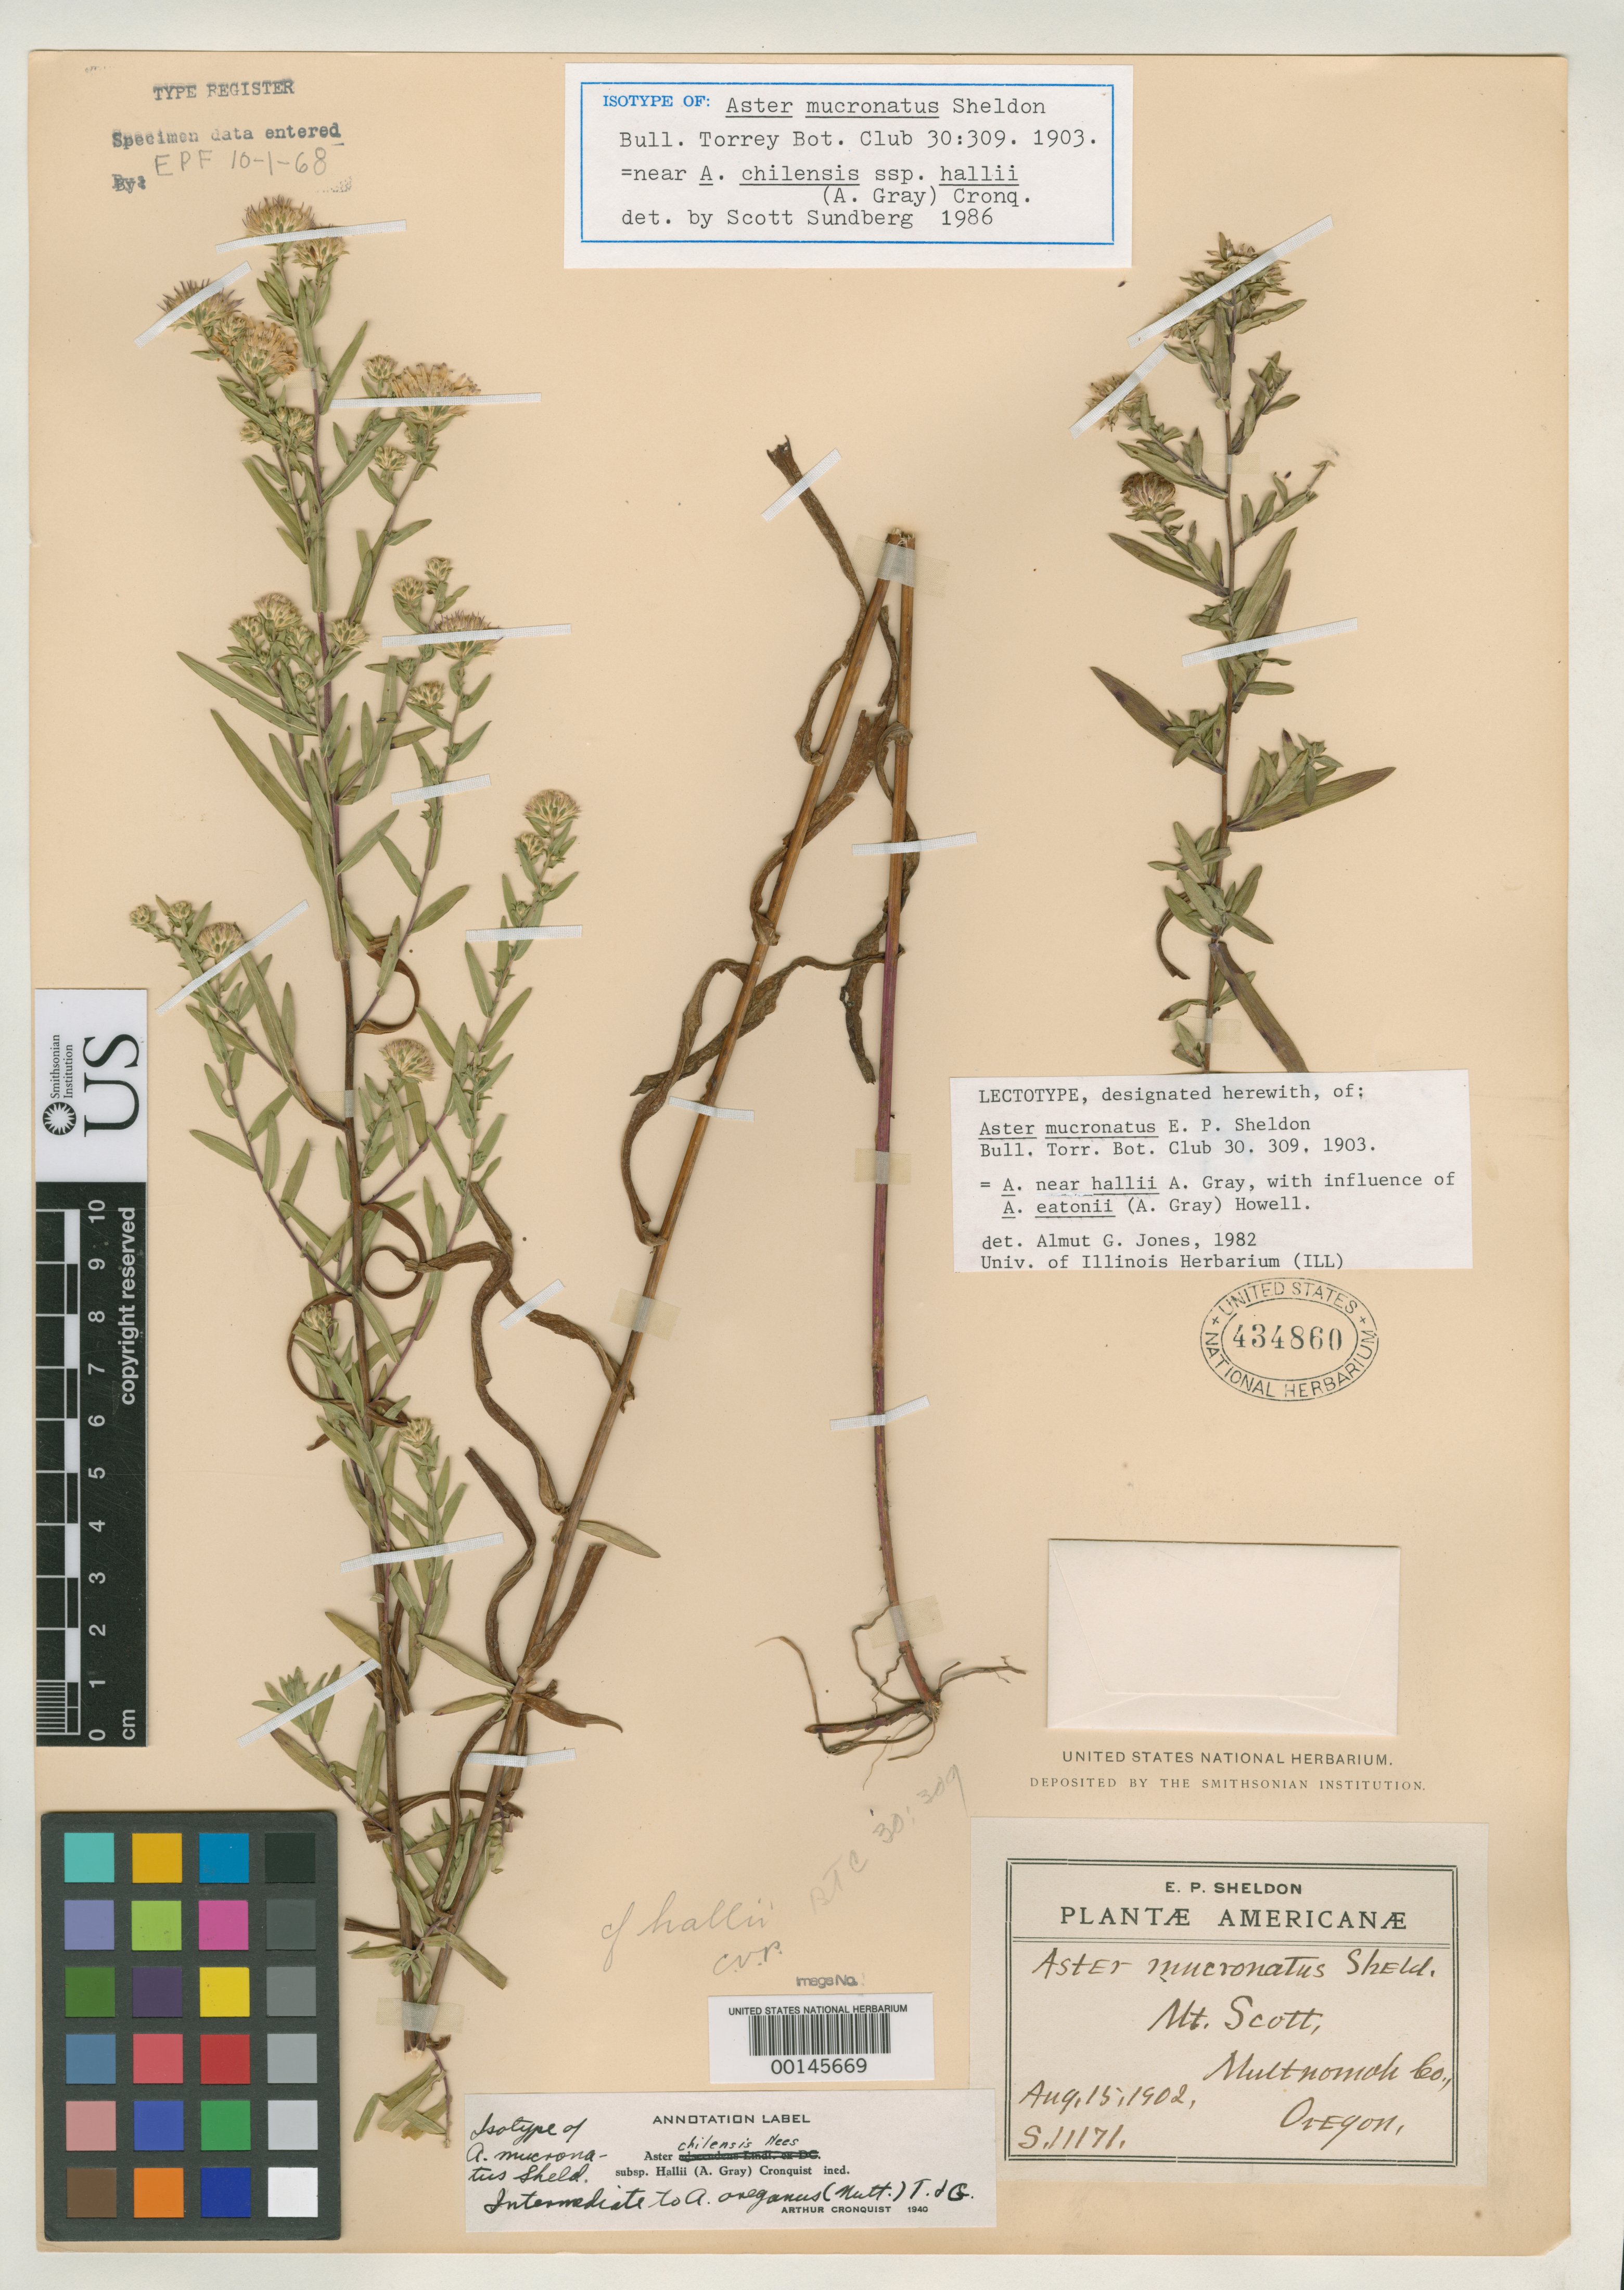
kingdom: Plantae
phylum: Tracheophyta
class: Magnoliopsida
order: Asterales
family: Asteraceae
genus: Aster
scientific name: Aster mucronatus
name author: E. Sheld.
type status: Isotype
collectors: E. P. Sheldon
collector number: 11171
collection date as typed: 15 Aug 1902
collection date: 1902-08-15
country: United States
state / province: Oregon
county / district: Multnomah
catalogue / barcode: US 434860